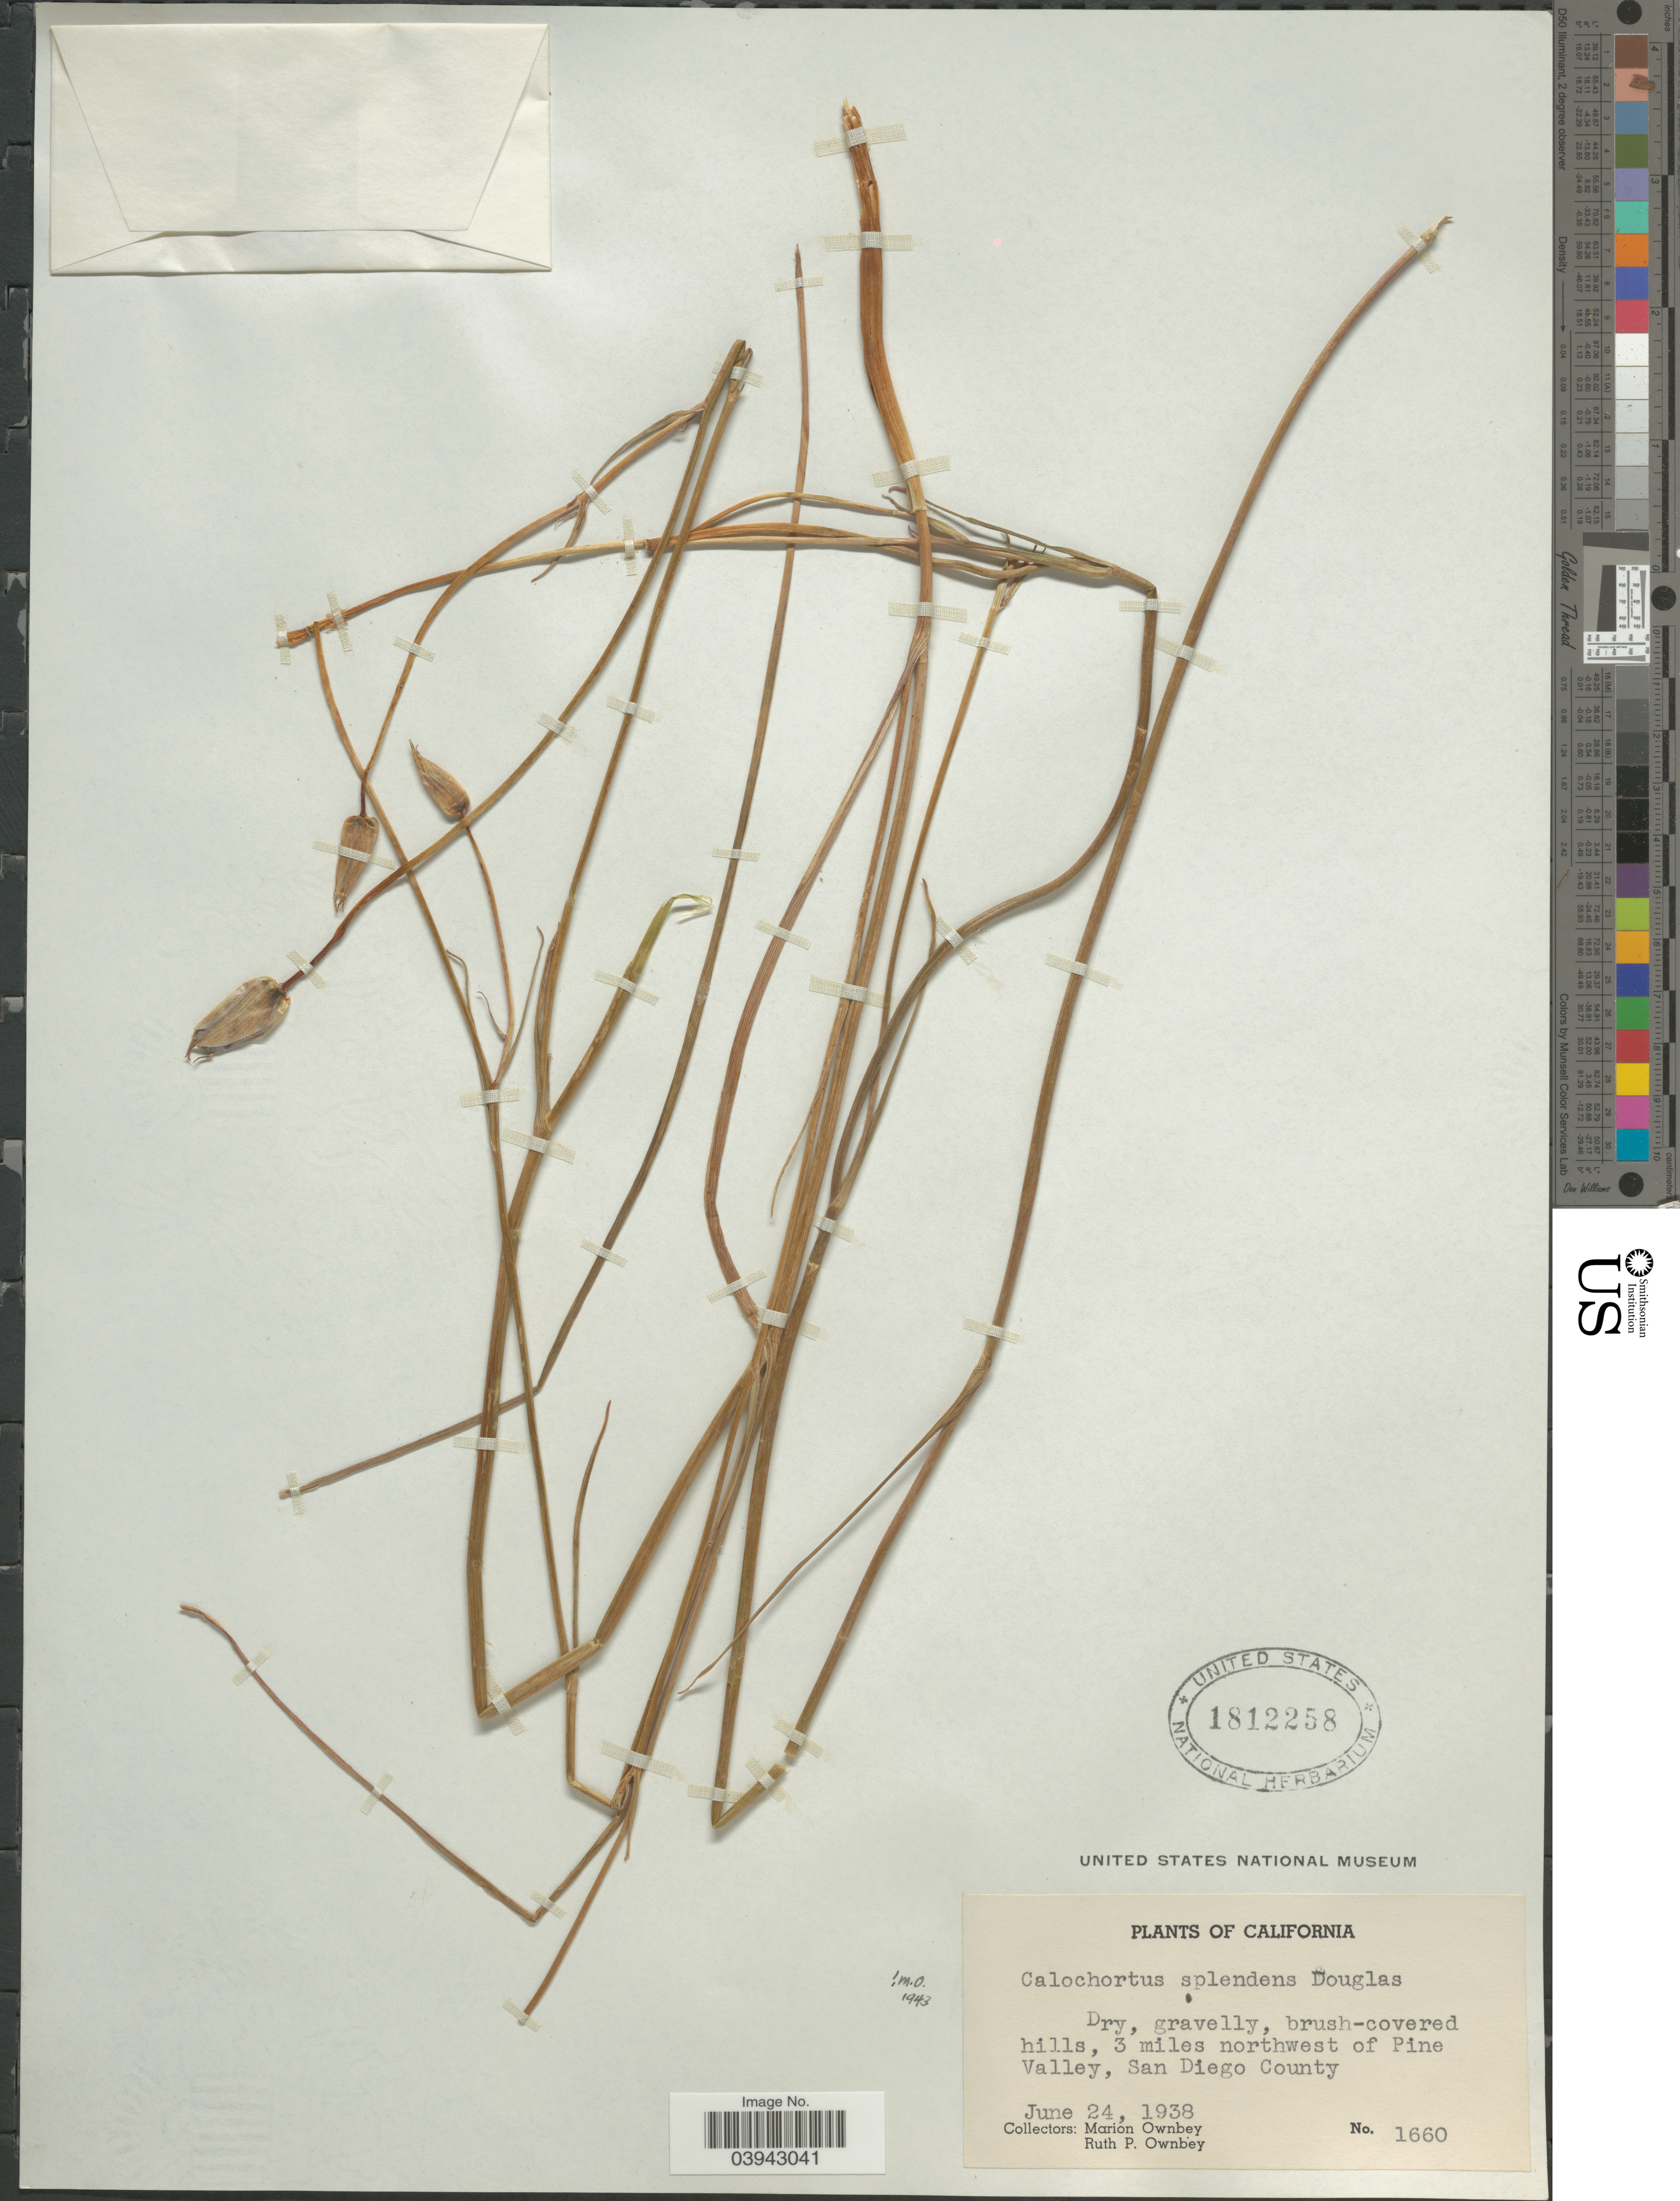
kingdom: Plantae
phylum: Tracheophyta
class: Liliopsida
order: Liliales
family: Liliaceae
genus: Calochortus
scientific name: Calochortus splendens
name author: Douglas ex Benth.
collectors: M. Ownbey & R. Ownbey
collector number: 1660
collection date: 1938-06-24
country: United States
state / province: California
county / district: San Diego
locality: Dry, gravelly, brush-covered hills, 3 miles northwest of Pine Valley, San Diego County.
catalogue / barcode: US 1812258